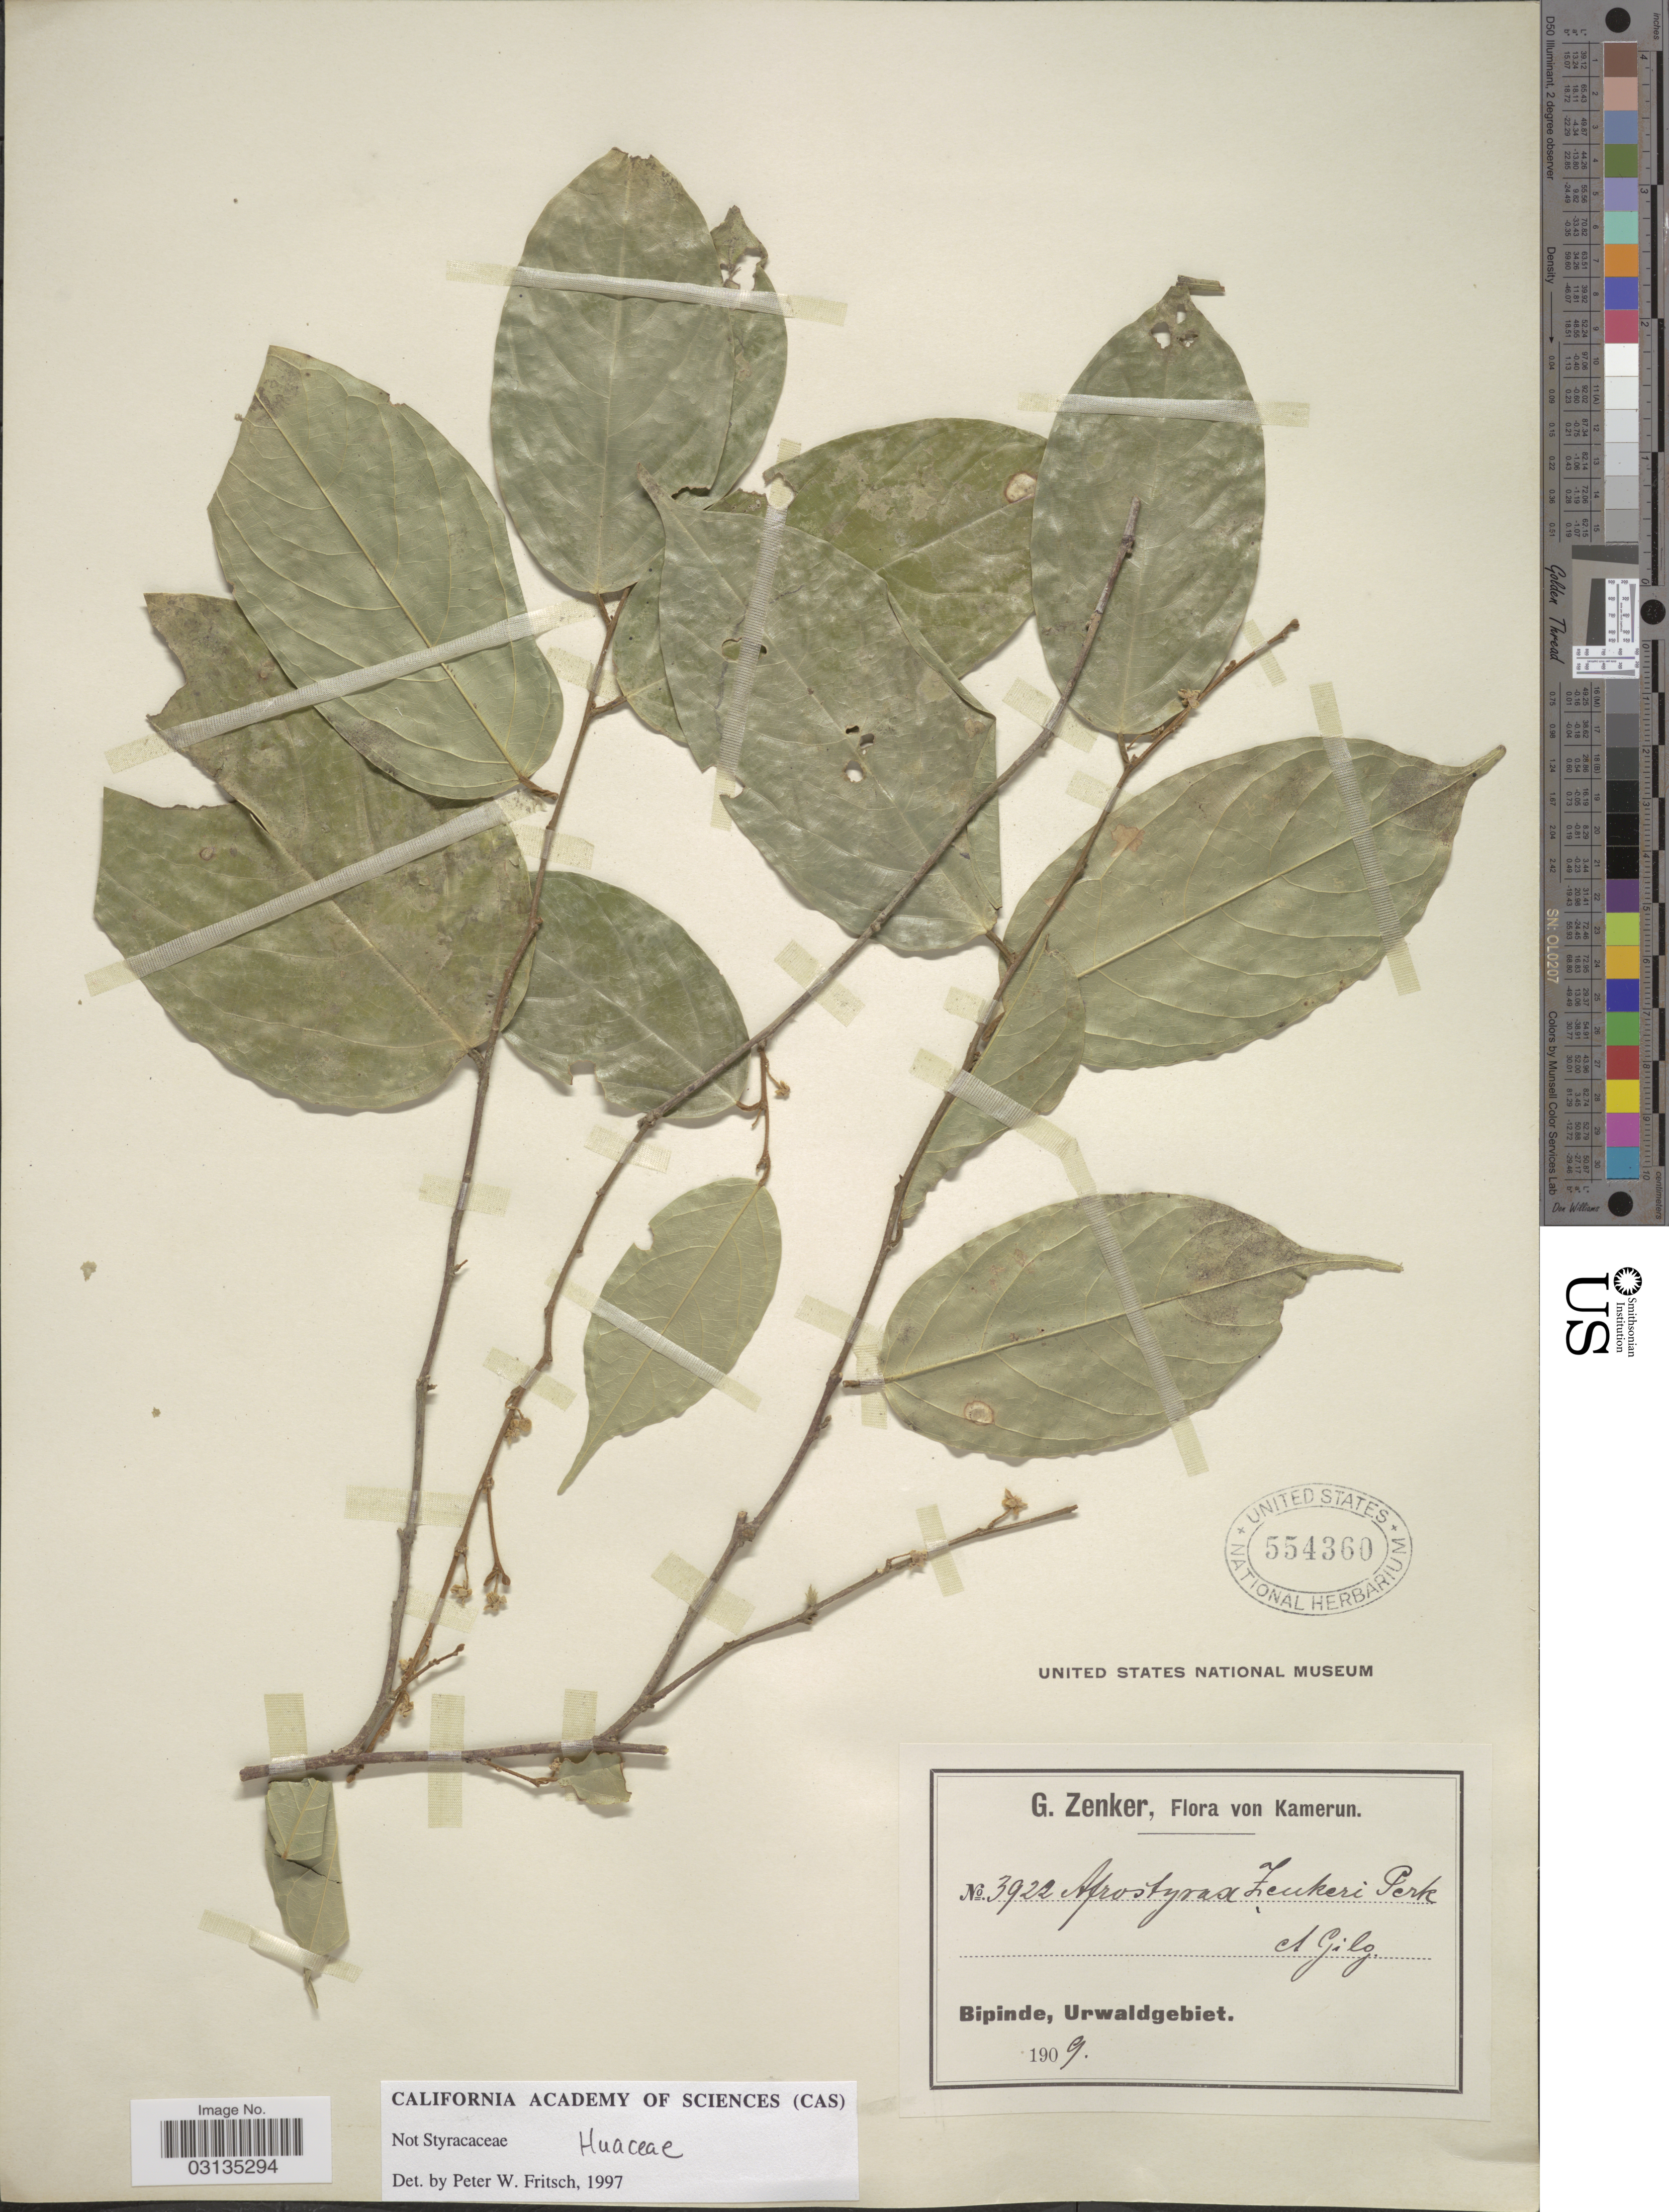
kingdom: Plantae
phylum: Tracheophyta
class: Magnoliopsida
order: Oxalidales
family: Huaceae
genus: Afrostyrax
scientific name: Afrostyrax kamerunensis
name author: Perkins & Gilg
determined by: Strong, Mark T., (BOT), Smithsonian Institution - National Museum of Natural History (UNITED STATES)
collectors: G. A. Zenker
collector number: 3922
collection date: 1909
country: Cameroon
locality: Bipinde, Urwaldgebiet.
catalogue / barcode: US 554360